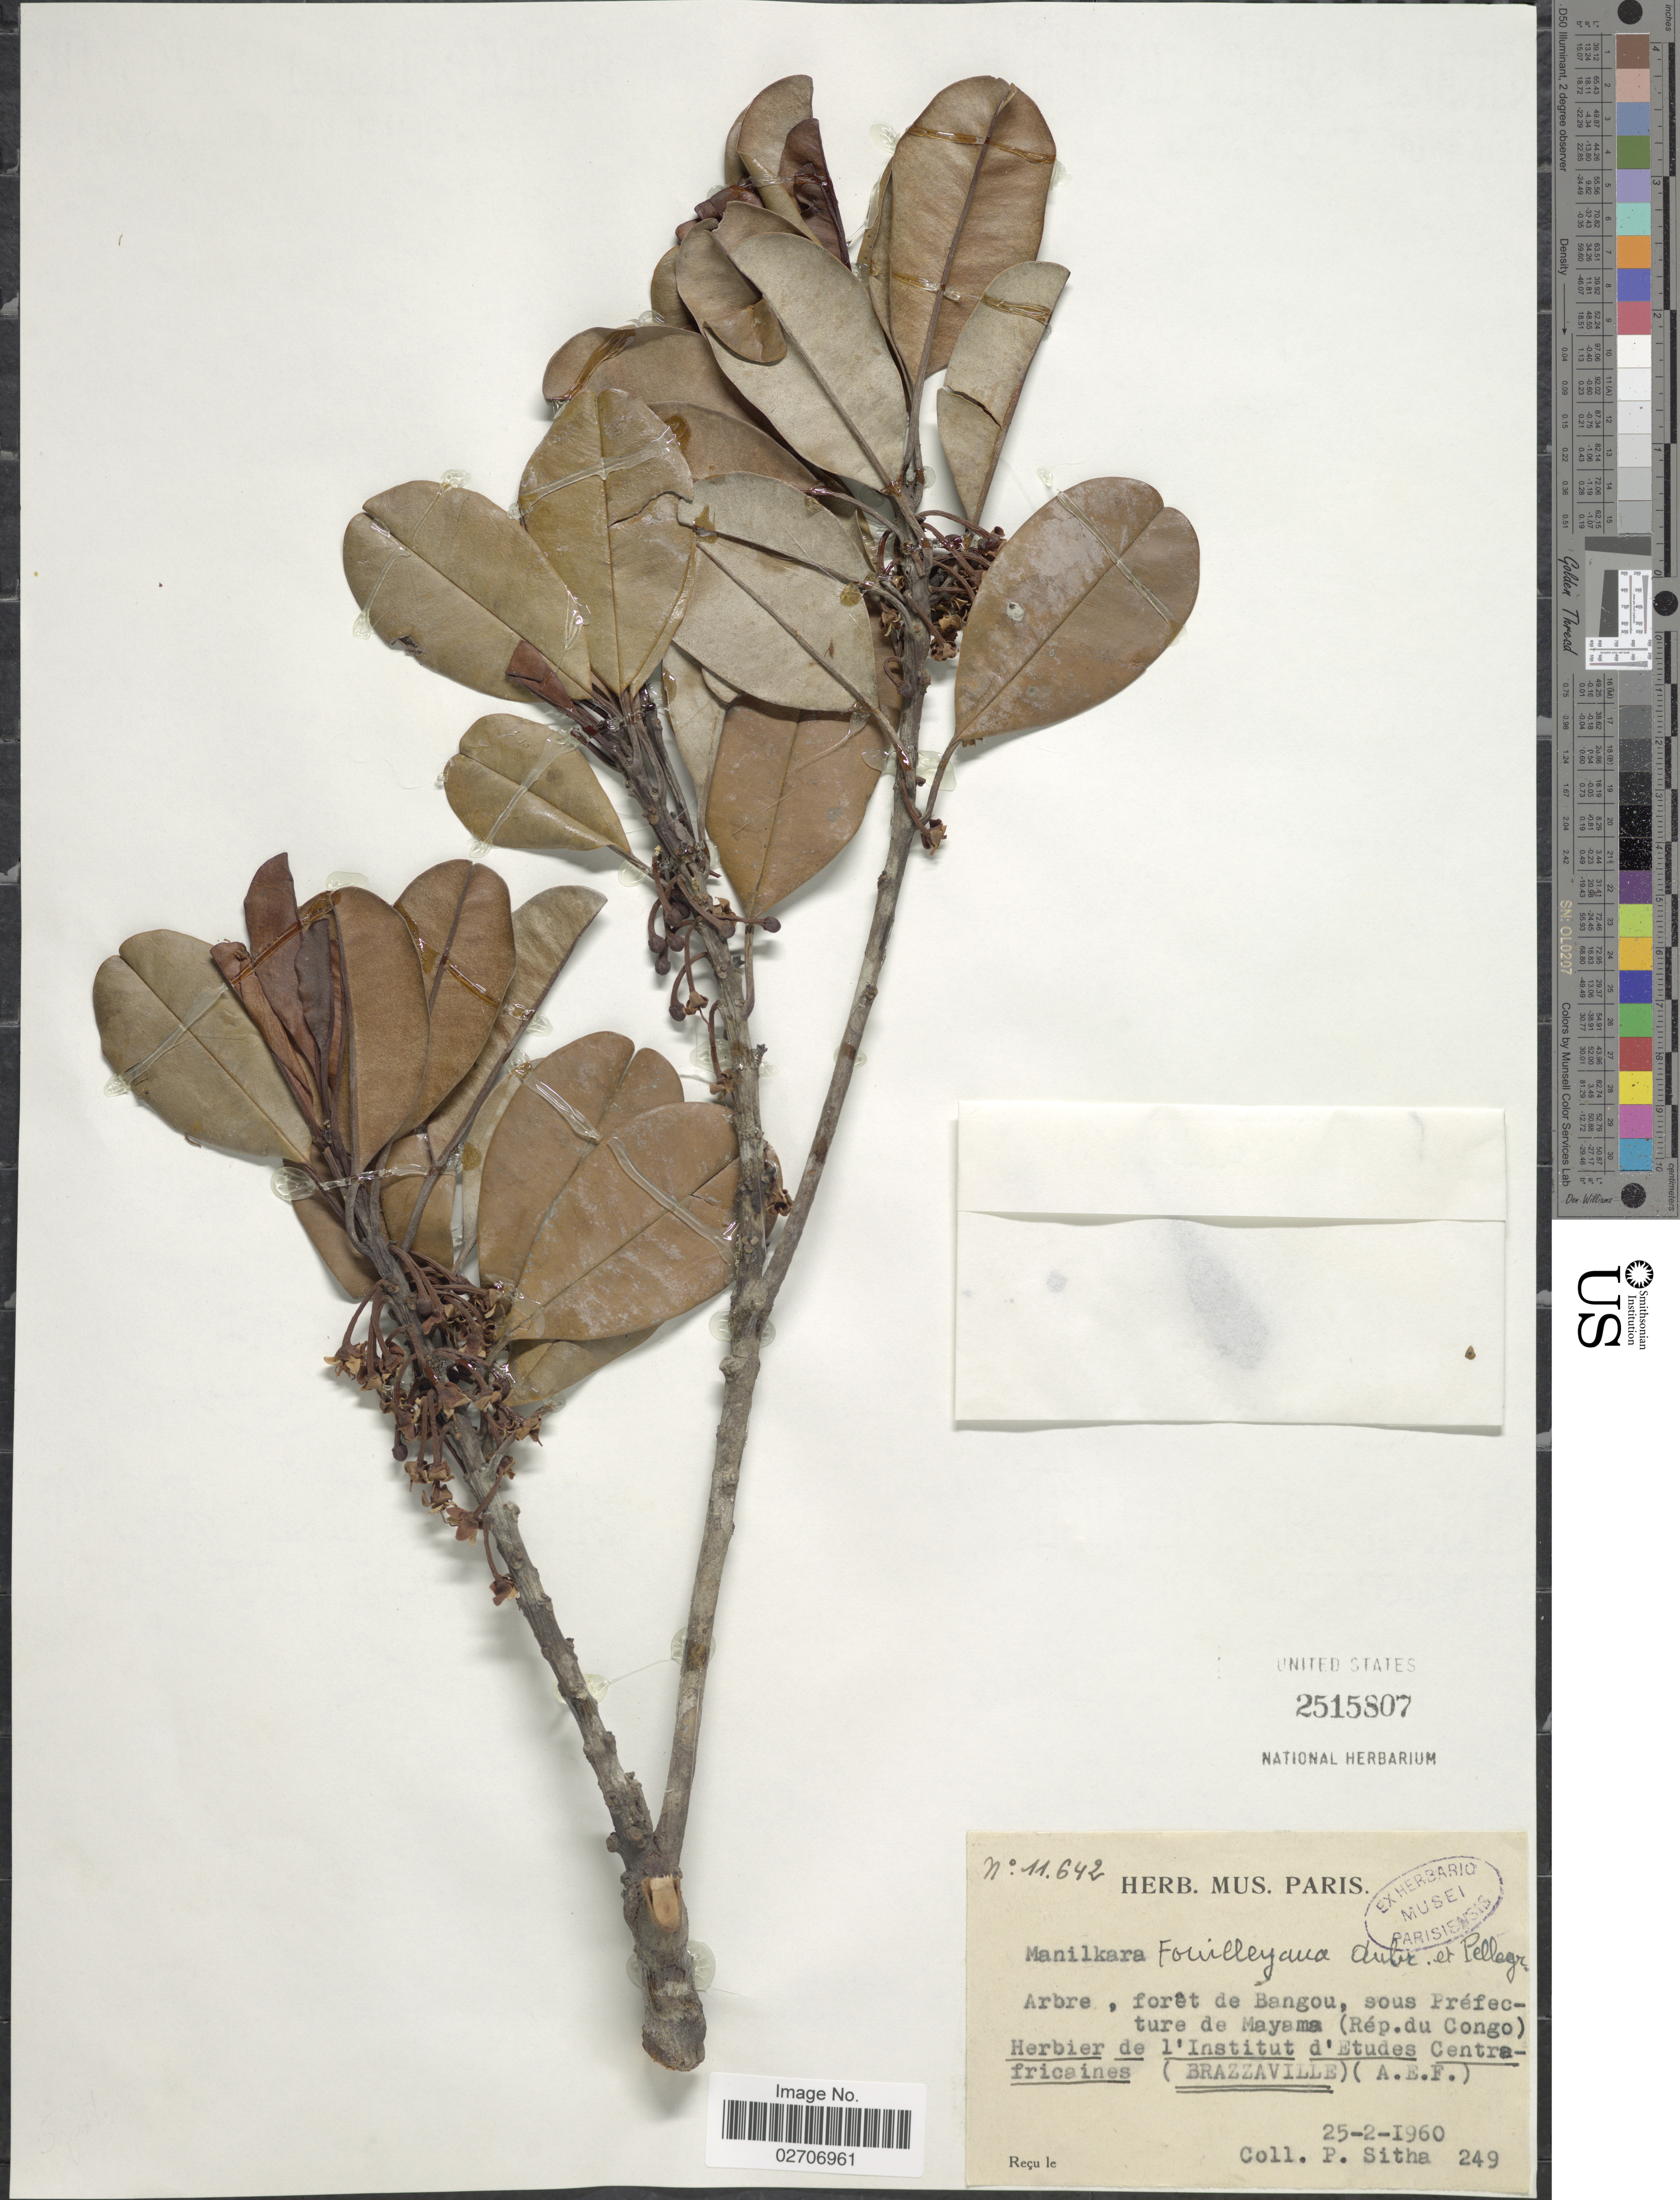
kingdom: Plantae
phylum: Tracheophyta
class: Magnoliopsida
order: Ericales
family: Sapotaceae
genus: Manilkara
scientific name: Manilkara fouilloyana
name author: Aubrév. & Pellegr.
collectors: P. Sitha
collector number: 249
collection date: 1960-02-25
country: Congo, Republic of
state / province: Pool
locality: Arbre, forêt de Bangou, sous Préfecture de Mayama (Rép du Congo)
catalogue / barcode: US 2515807